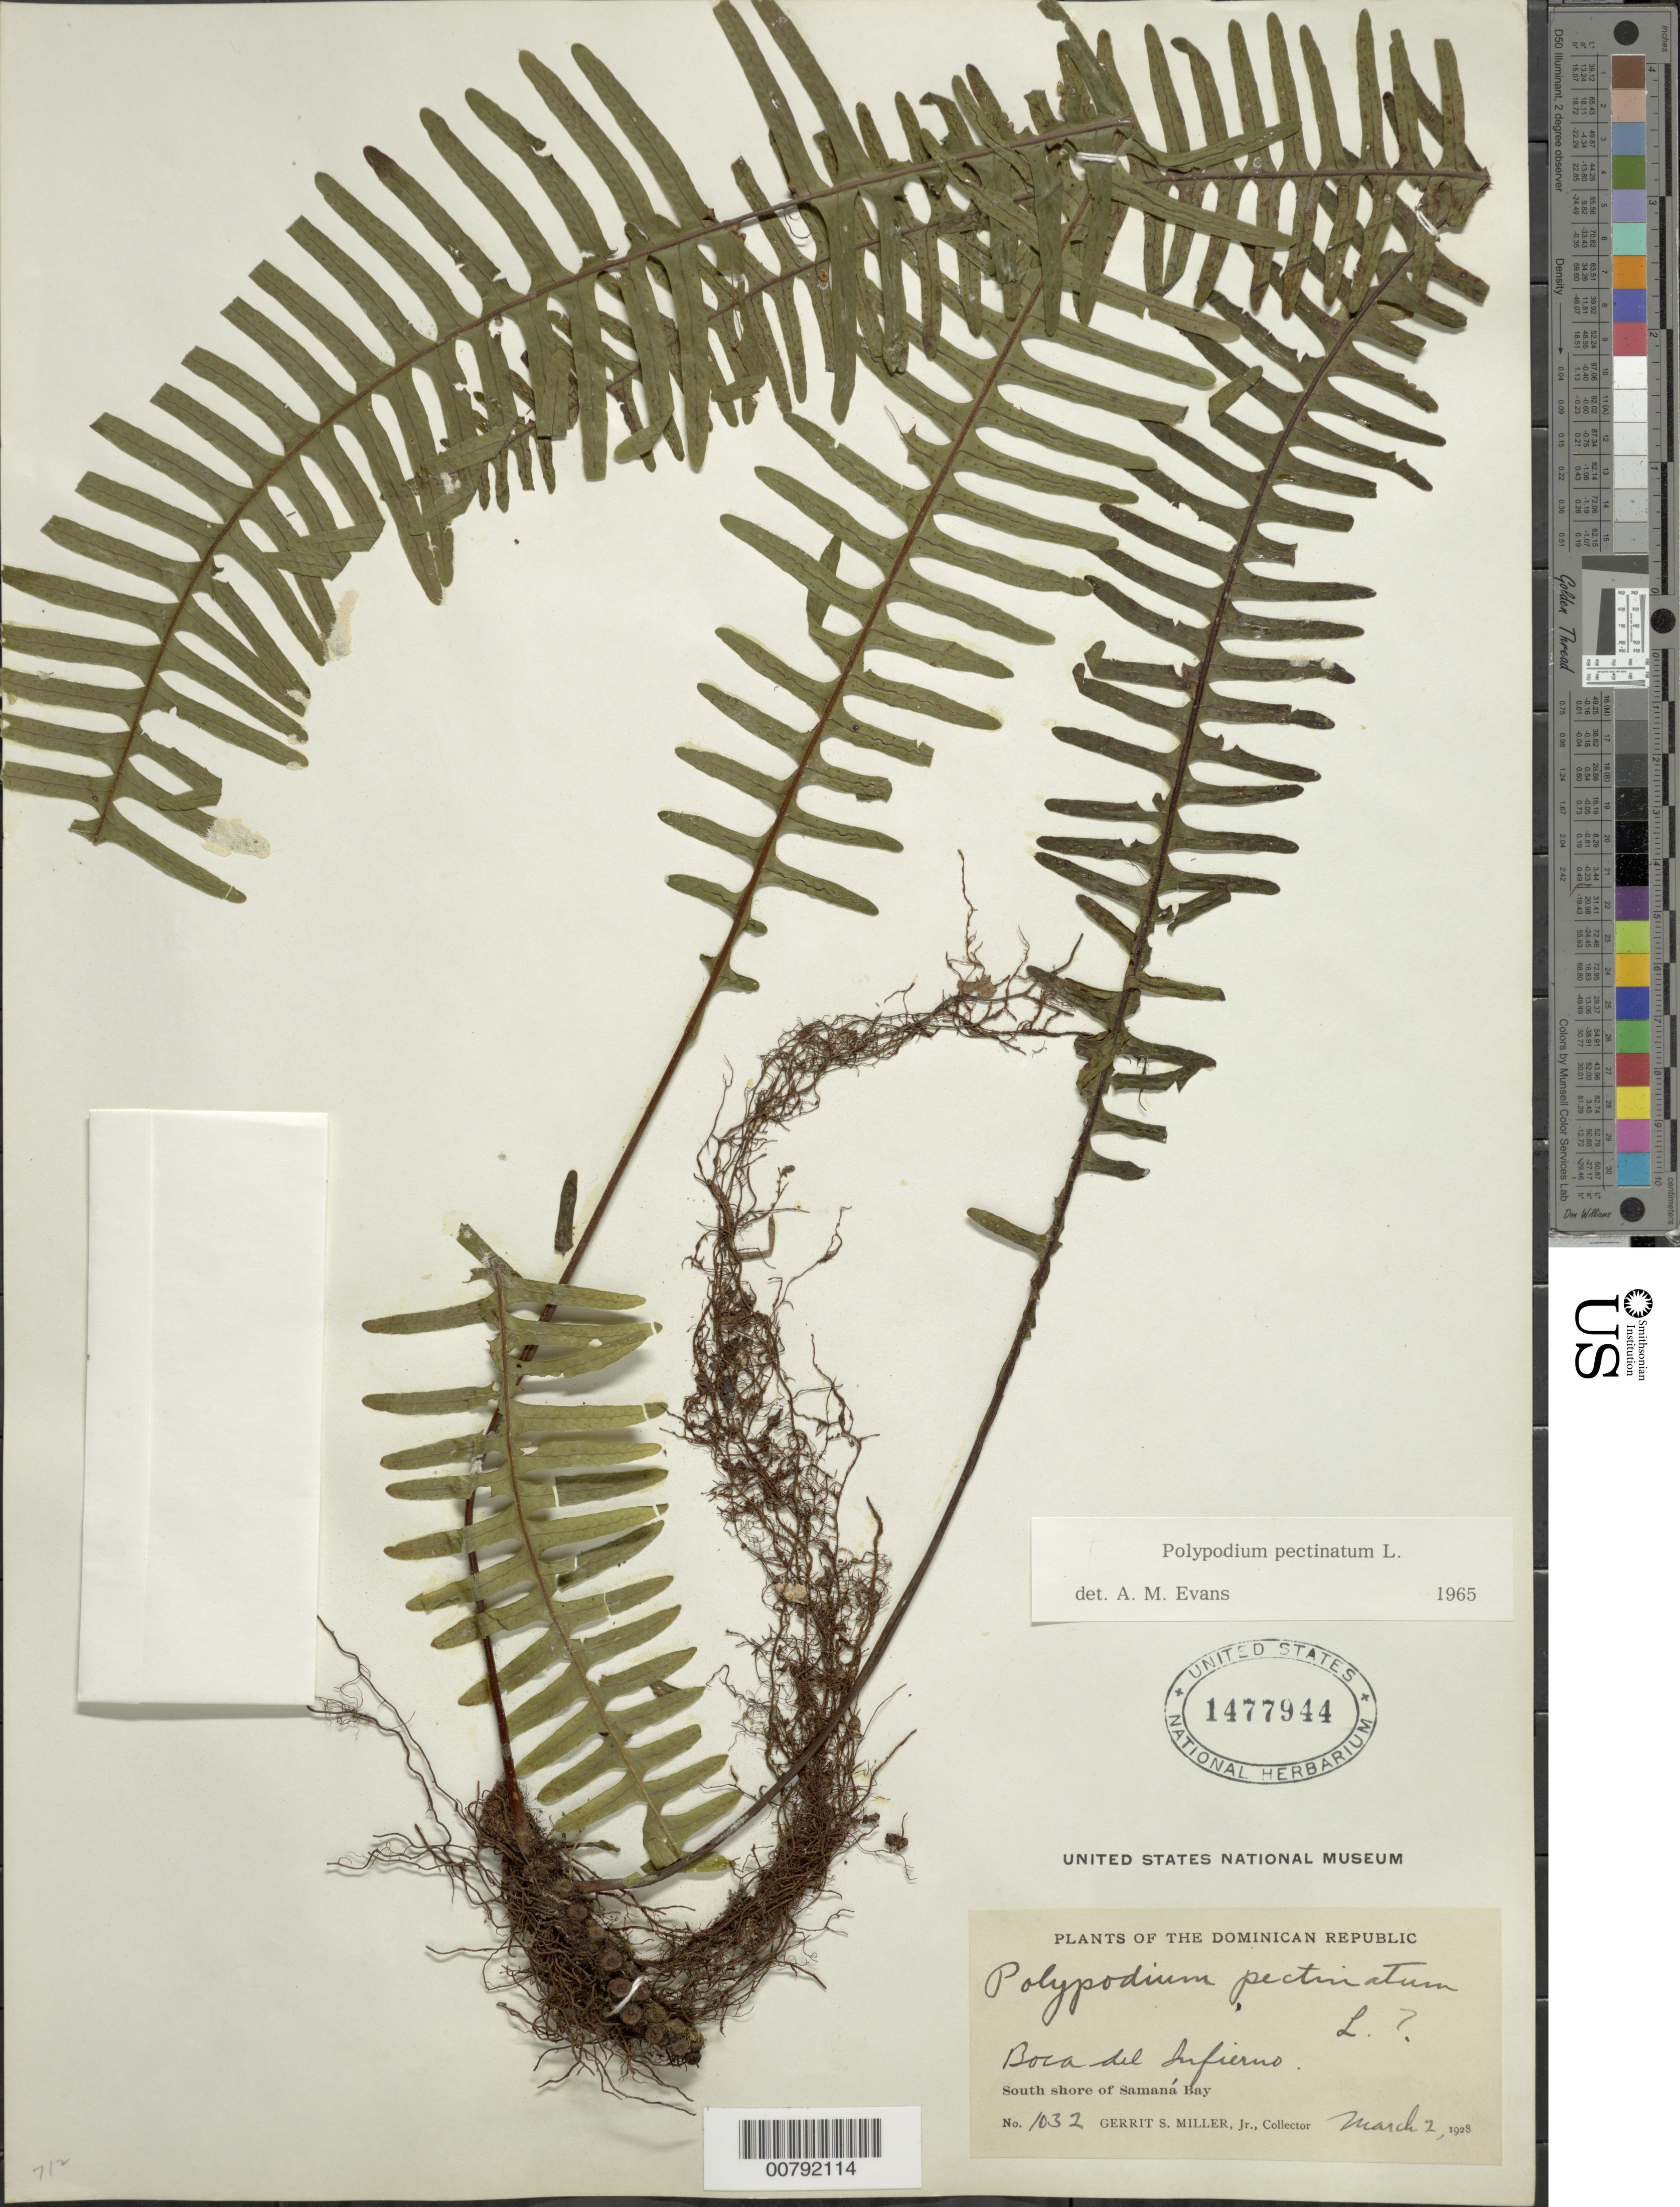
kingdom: Plantae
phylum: Tracheophyta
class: Polypodiopsida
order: Polypodiales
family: Polypodiaceae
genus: Pecluma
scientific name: Pecluma pectinata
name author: (L.) M.G. Price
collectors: G. S. Miller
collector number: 1032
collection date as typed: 02 Mar 1928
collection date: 1928-03-02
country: Dominican Republic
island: Hispaniola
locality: Boca del Infierno; S shore of Samaná Bay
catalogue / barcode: US 1477944